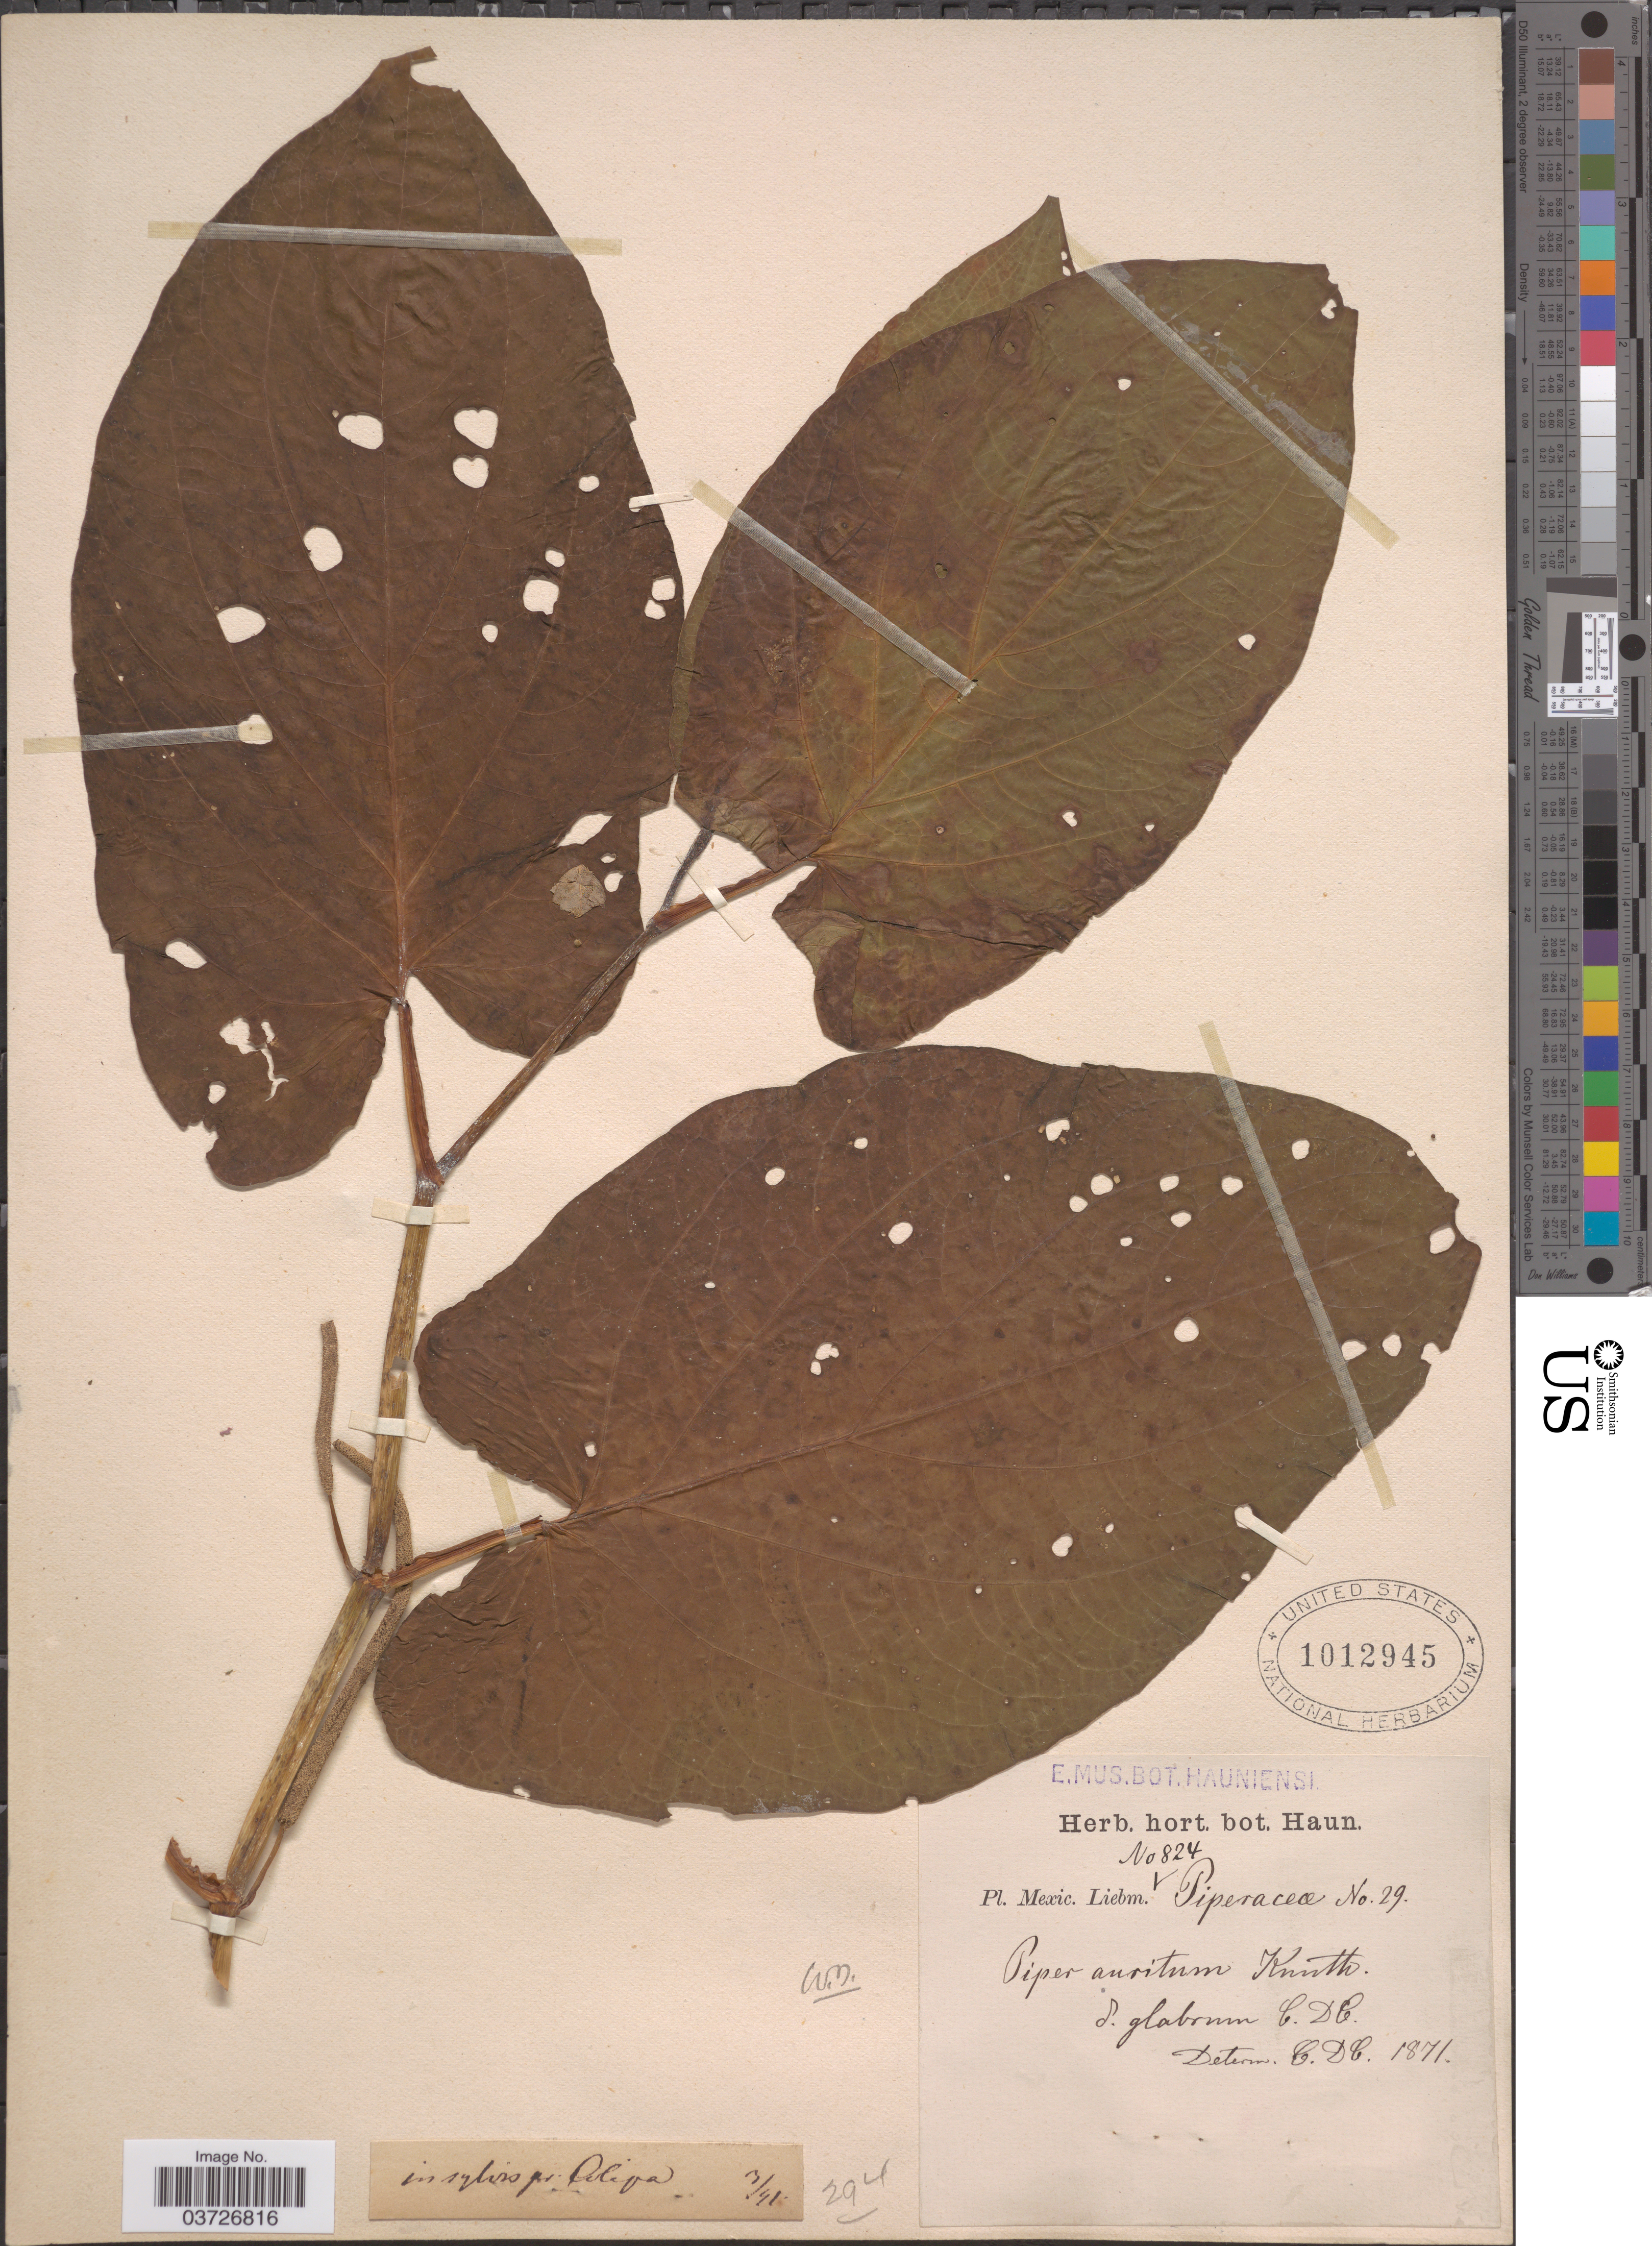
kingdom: Plantae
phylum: Tracheophyta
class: Magnoliopsida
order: Piperales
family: Piperaceae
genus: Piper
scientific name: Piper auritum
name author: Kunth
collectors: Liebm.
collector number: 824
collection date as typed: Transcribed d/m/y: /3/91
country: Mexico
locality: In sylvis pr. Colipa.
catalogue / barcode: US 1012945